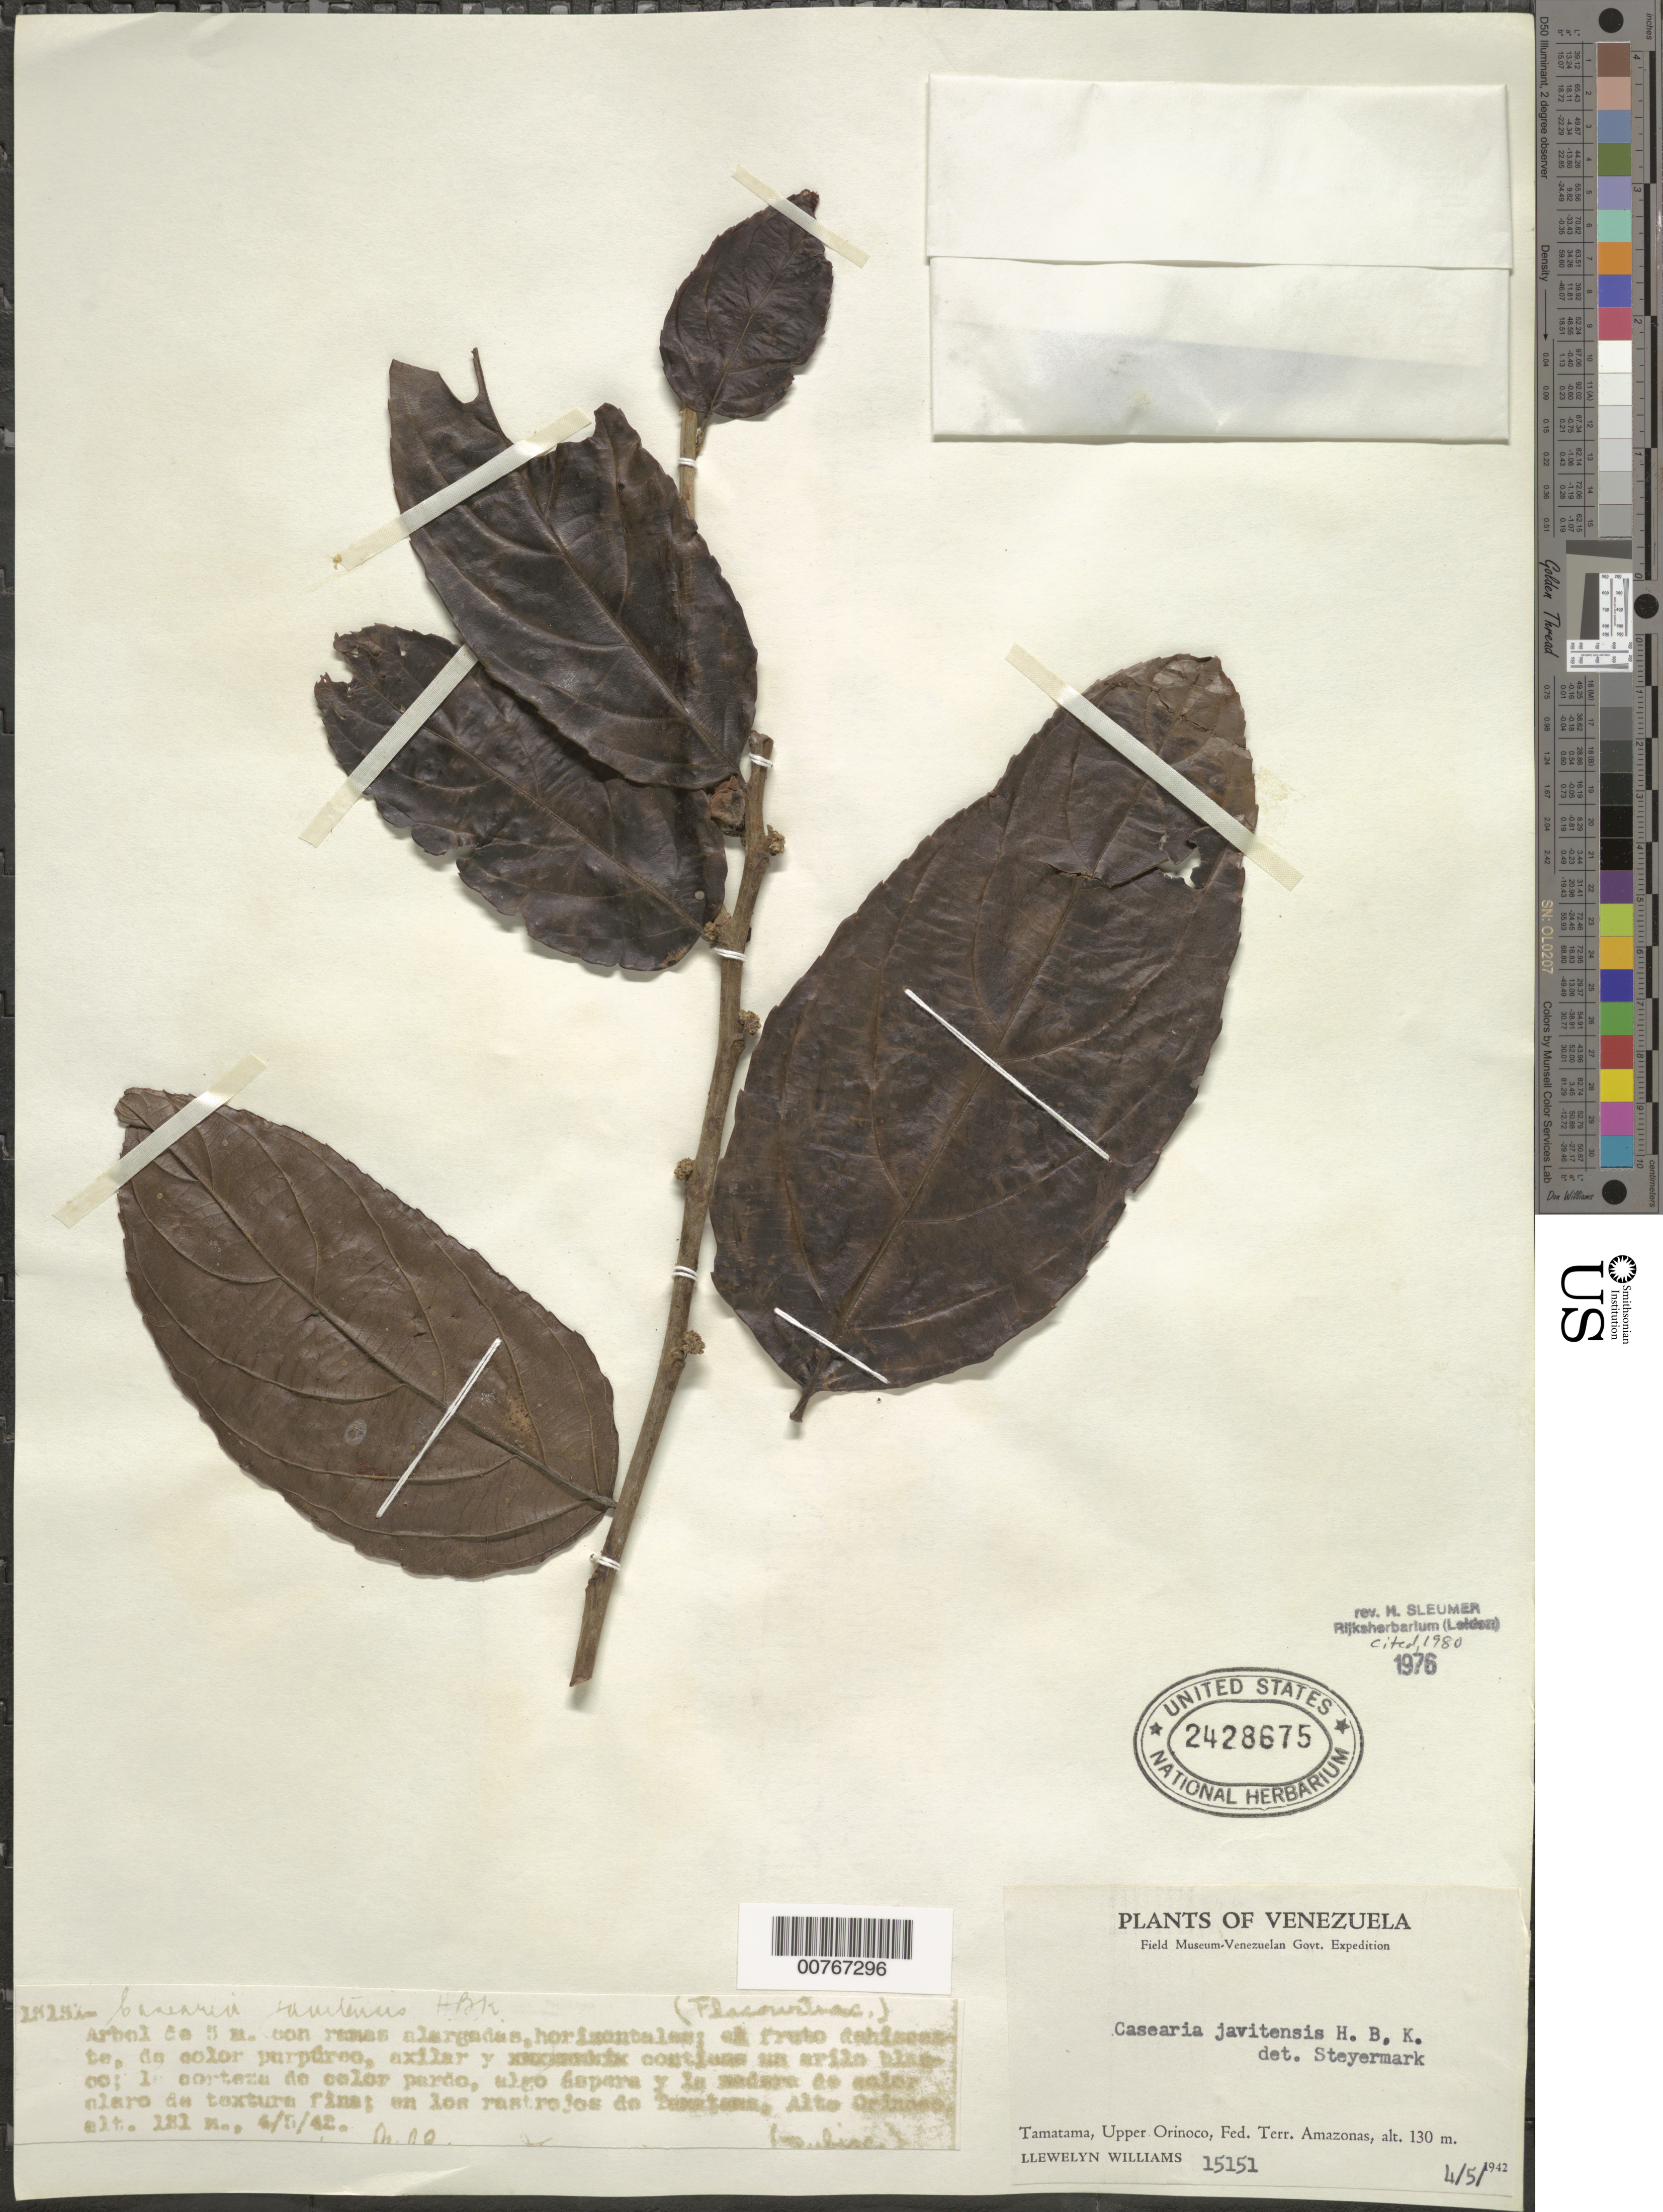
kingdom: Plantae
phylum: Tracheophyta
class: Magnoliopsida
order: Malpighiales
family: Salicaceae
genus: Piparea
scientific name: Piparea multiflora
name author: C.F. Gaertn.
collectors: Ll. Williams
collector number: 15151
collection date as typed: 4-May-42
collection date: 1942-05-04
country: Venezuela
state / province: Amazonas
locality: Tamatama, Río Orinoco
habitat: Rastrojos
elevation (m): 121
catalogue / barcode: US 2428675